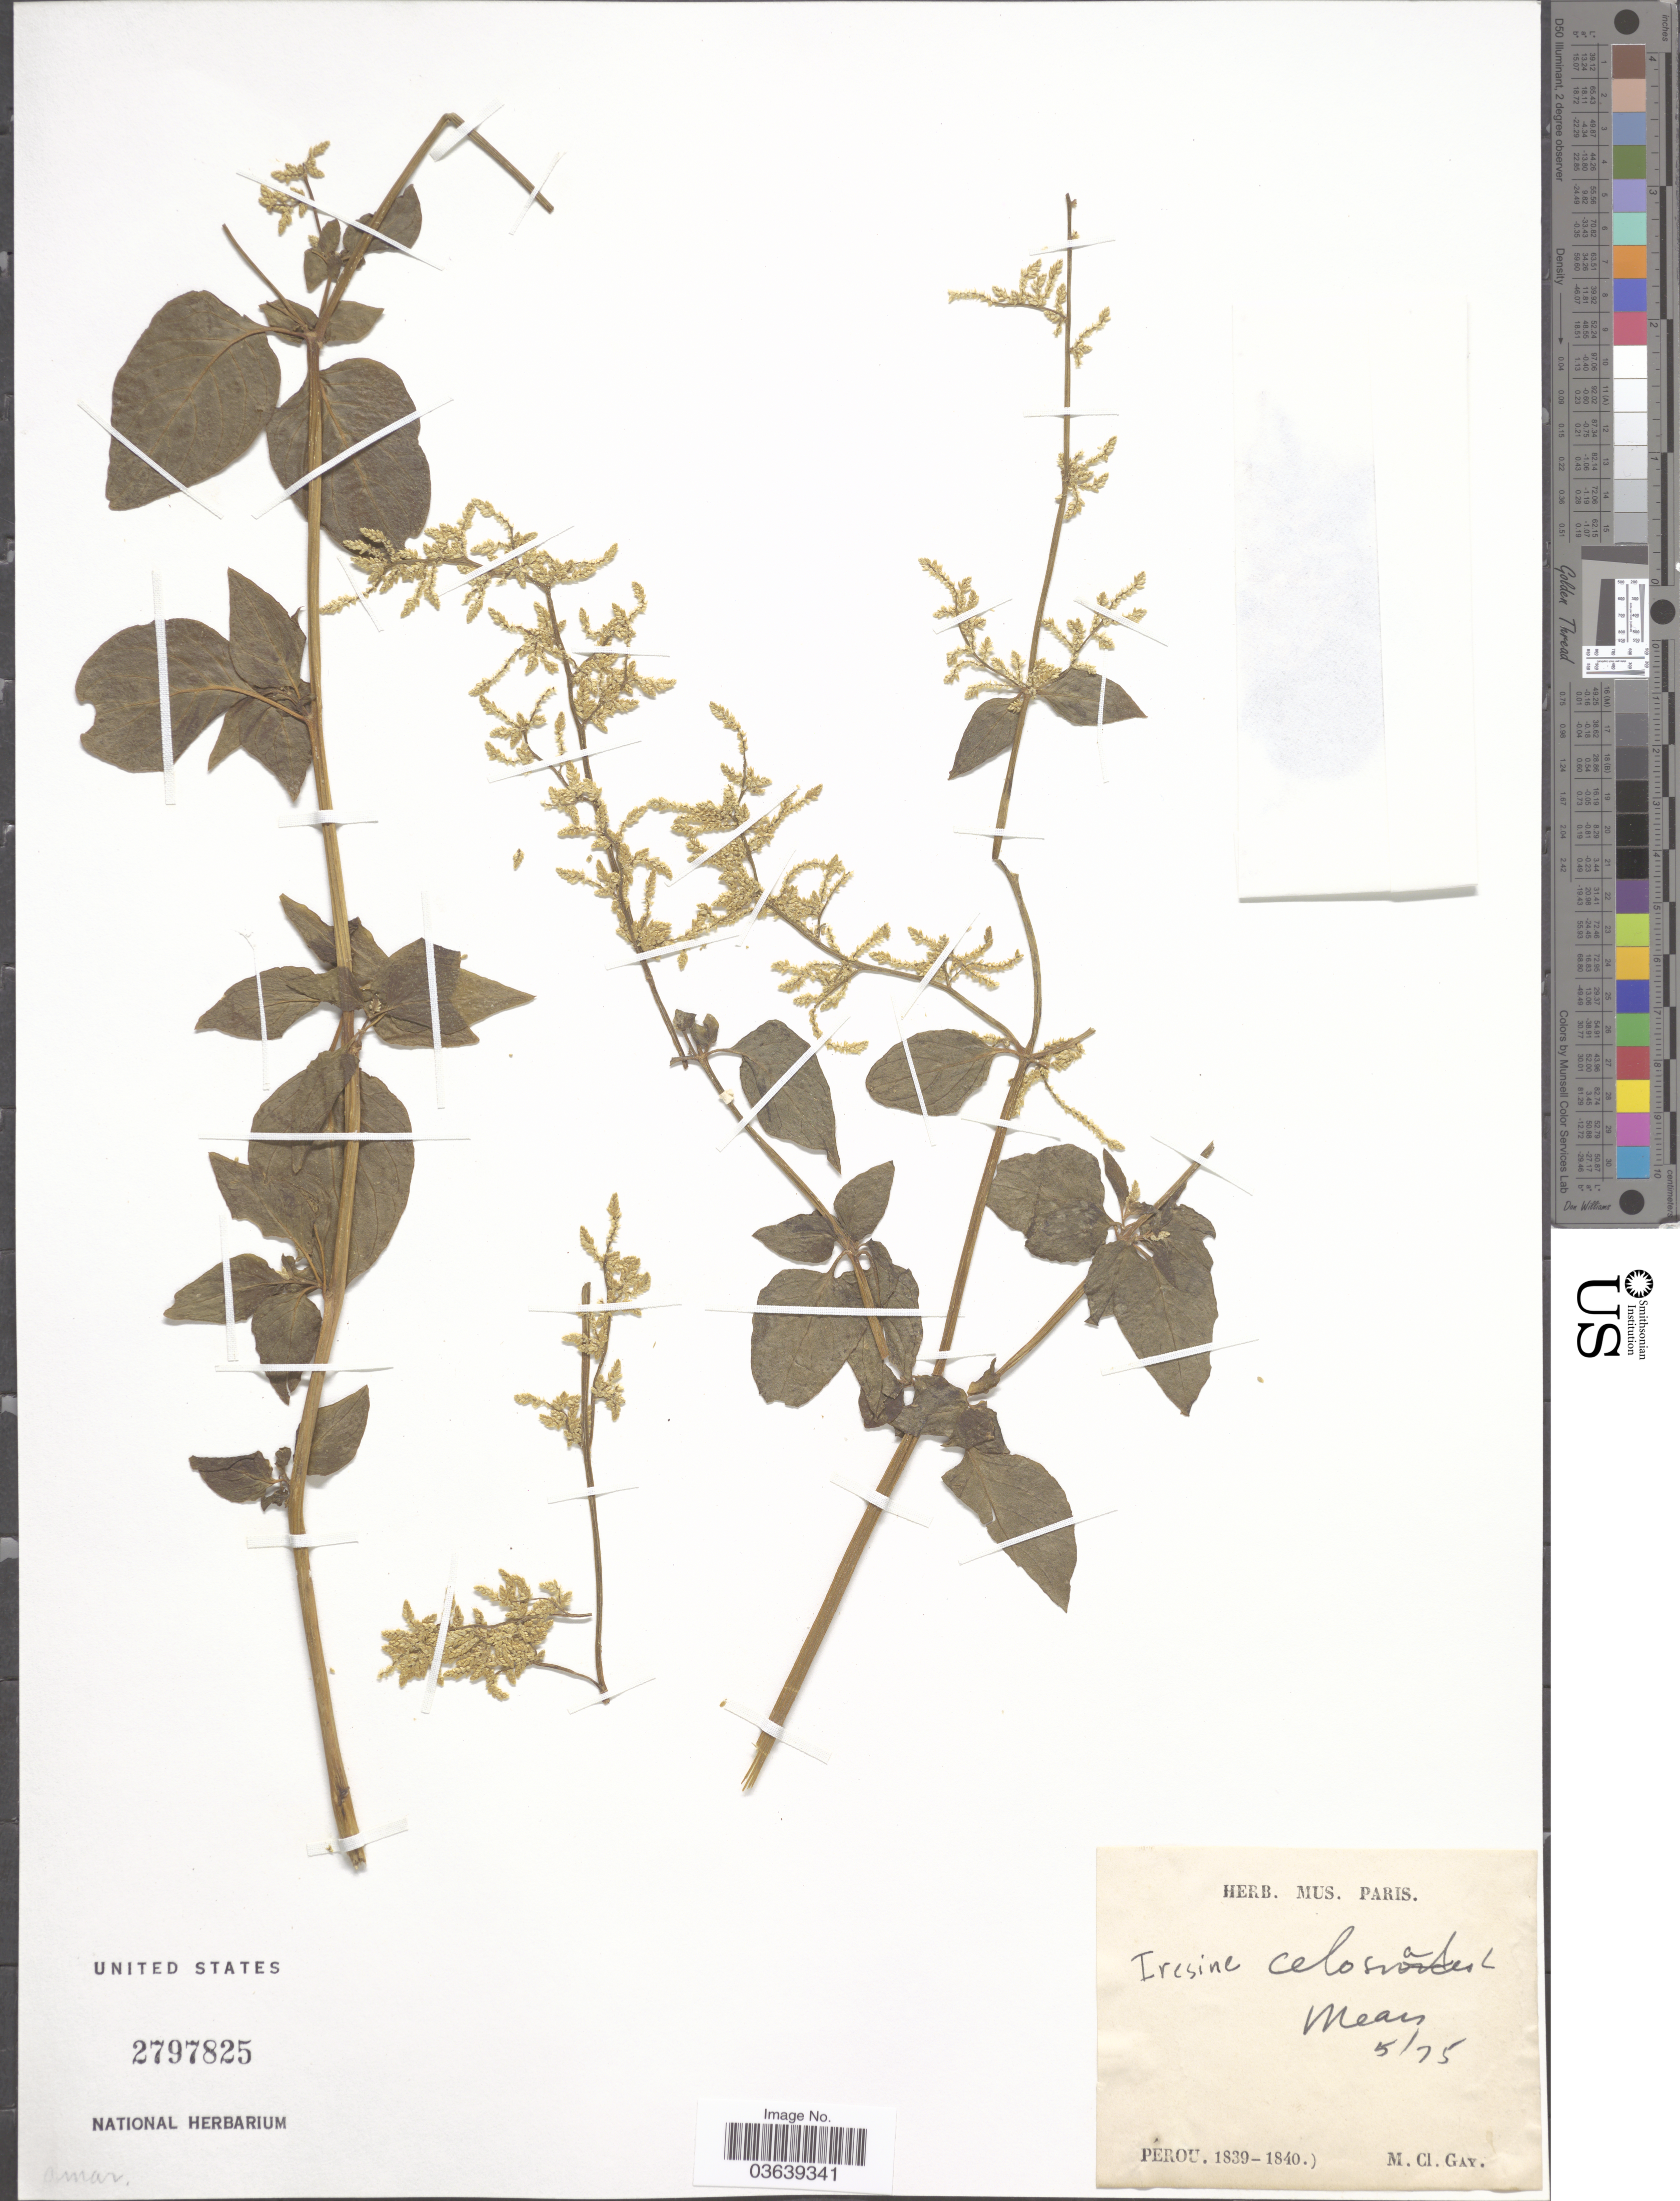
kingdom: Plantae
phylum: Tracheophyta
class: Magnoliopsida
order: Caryophyllales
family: Amaranthaceae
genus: Iresine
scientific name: Iresine celosia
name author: L.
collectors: M. Gay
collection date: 1839/1840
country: Peru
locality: Perou.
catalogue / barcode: US 2797825